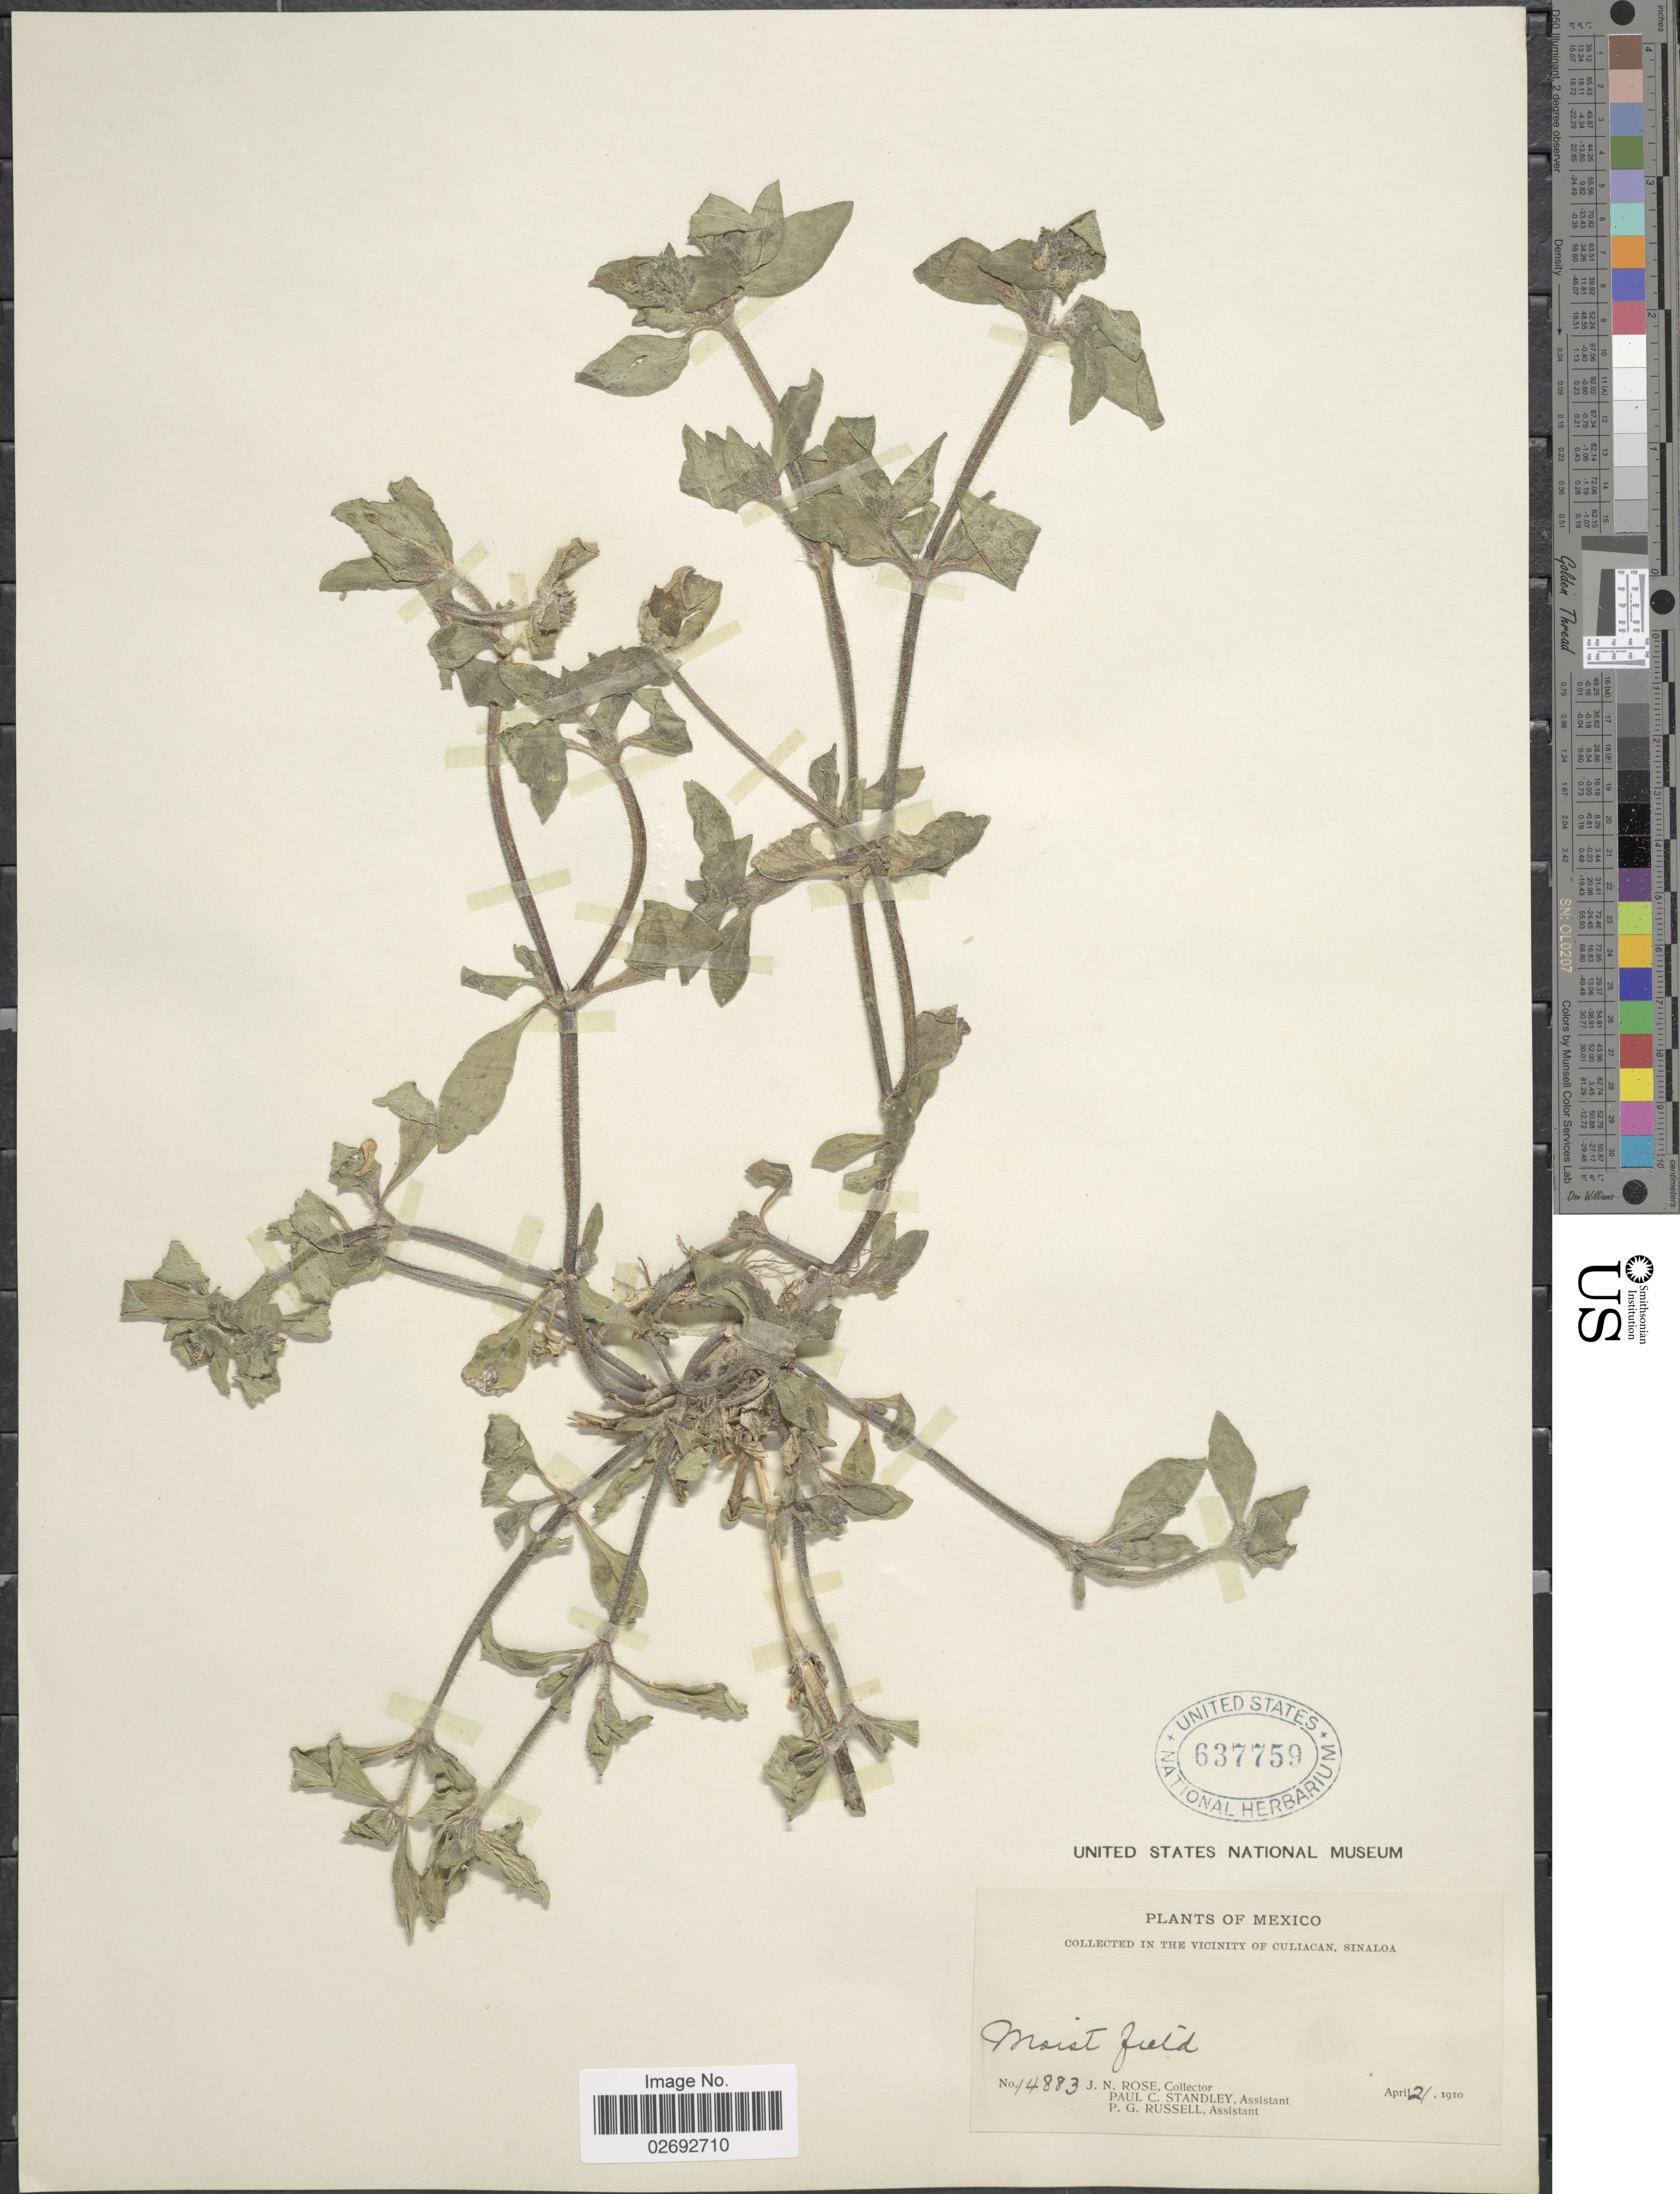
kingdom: Plantae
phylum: Tracheophyta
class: Magnoliopsida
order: Gentianales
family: Rubiaceae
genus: Richardia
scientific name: Richardia scabra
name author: L.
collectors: J. N. Rose, P. C. Standley & P. G. Russell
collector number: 14883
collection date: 1910-04-21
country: Mexico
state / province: Sinaloa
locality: In the vicinity of Culiacan,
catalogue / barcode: US 637759